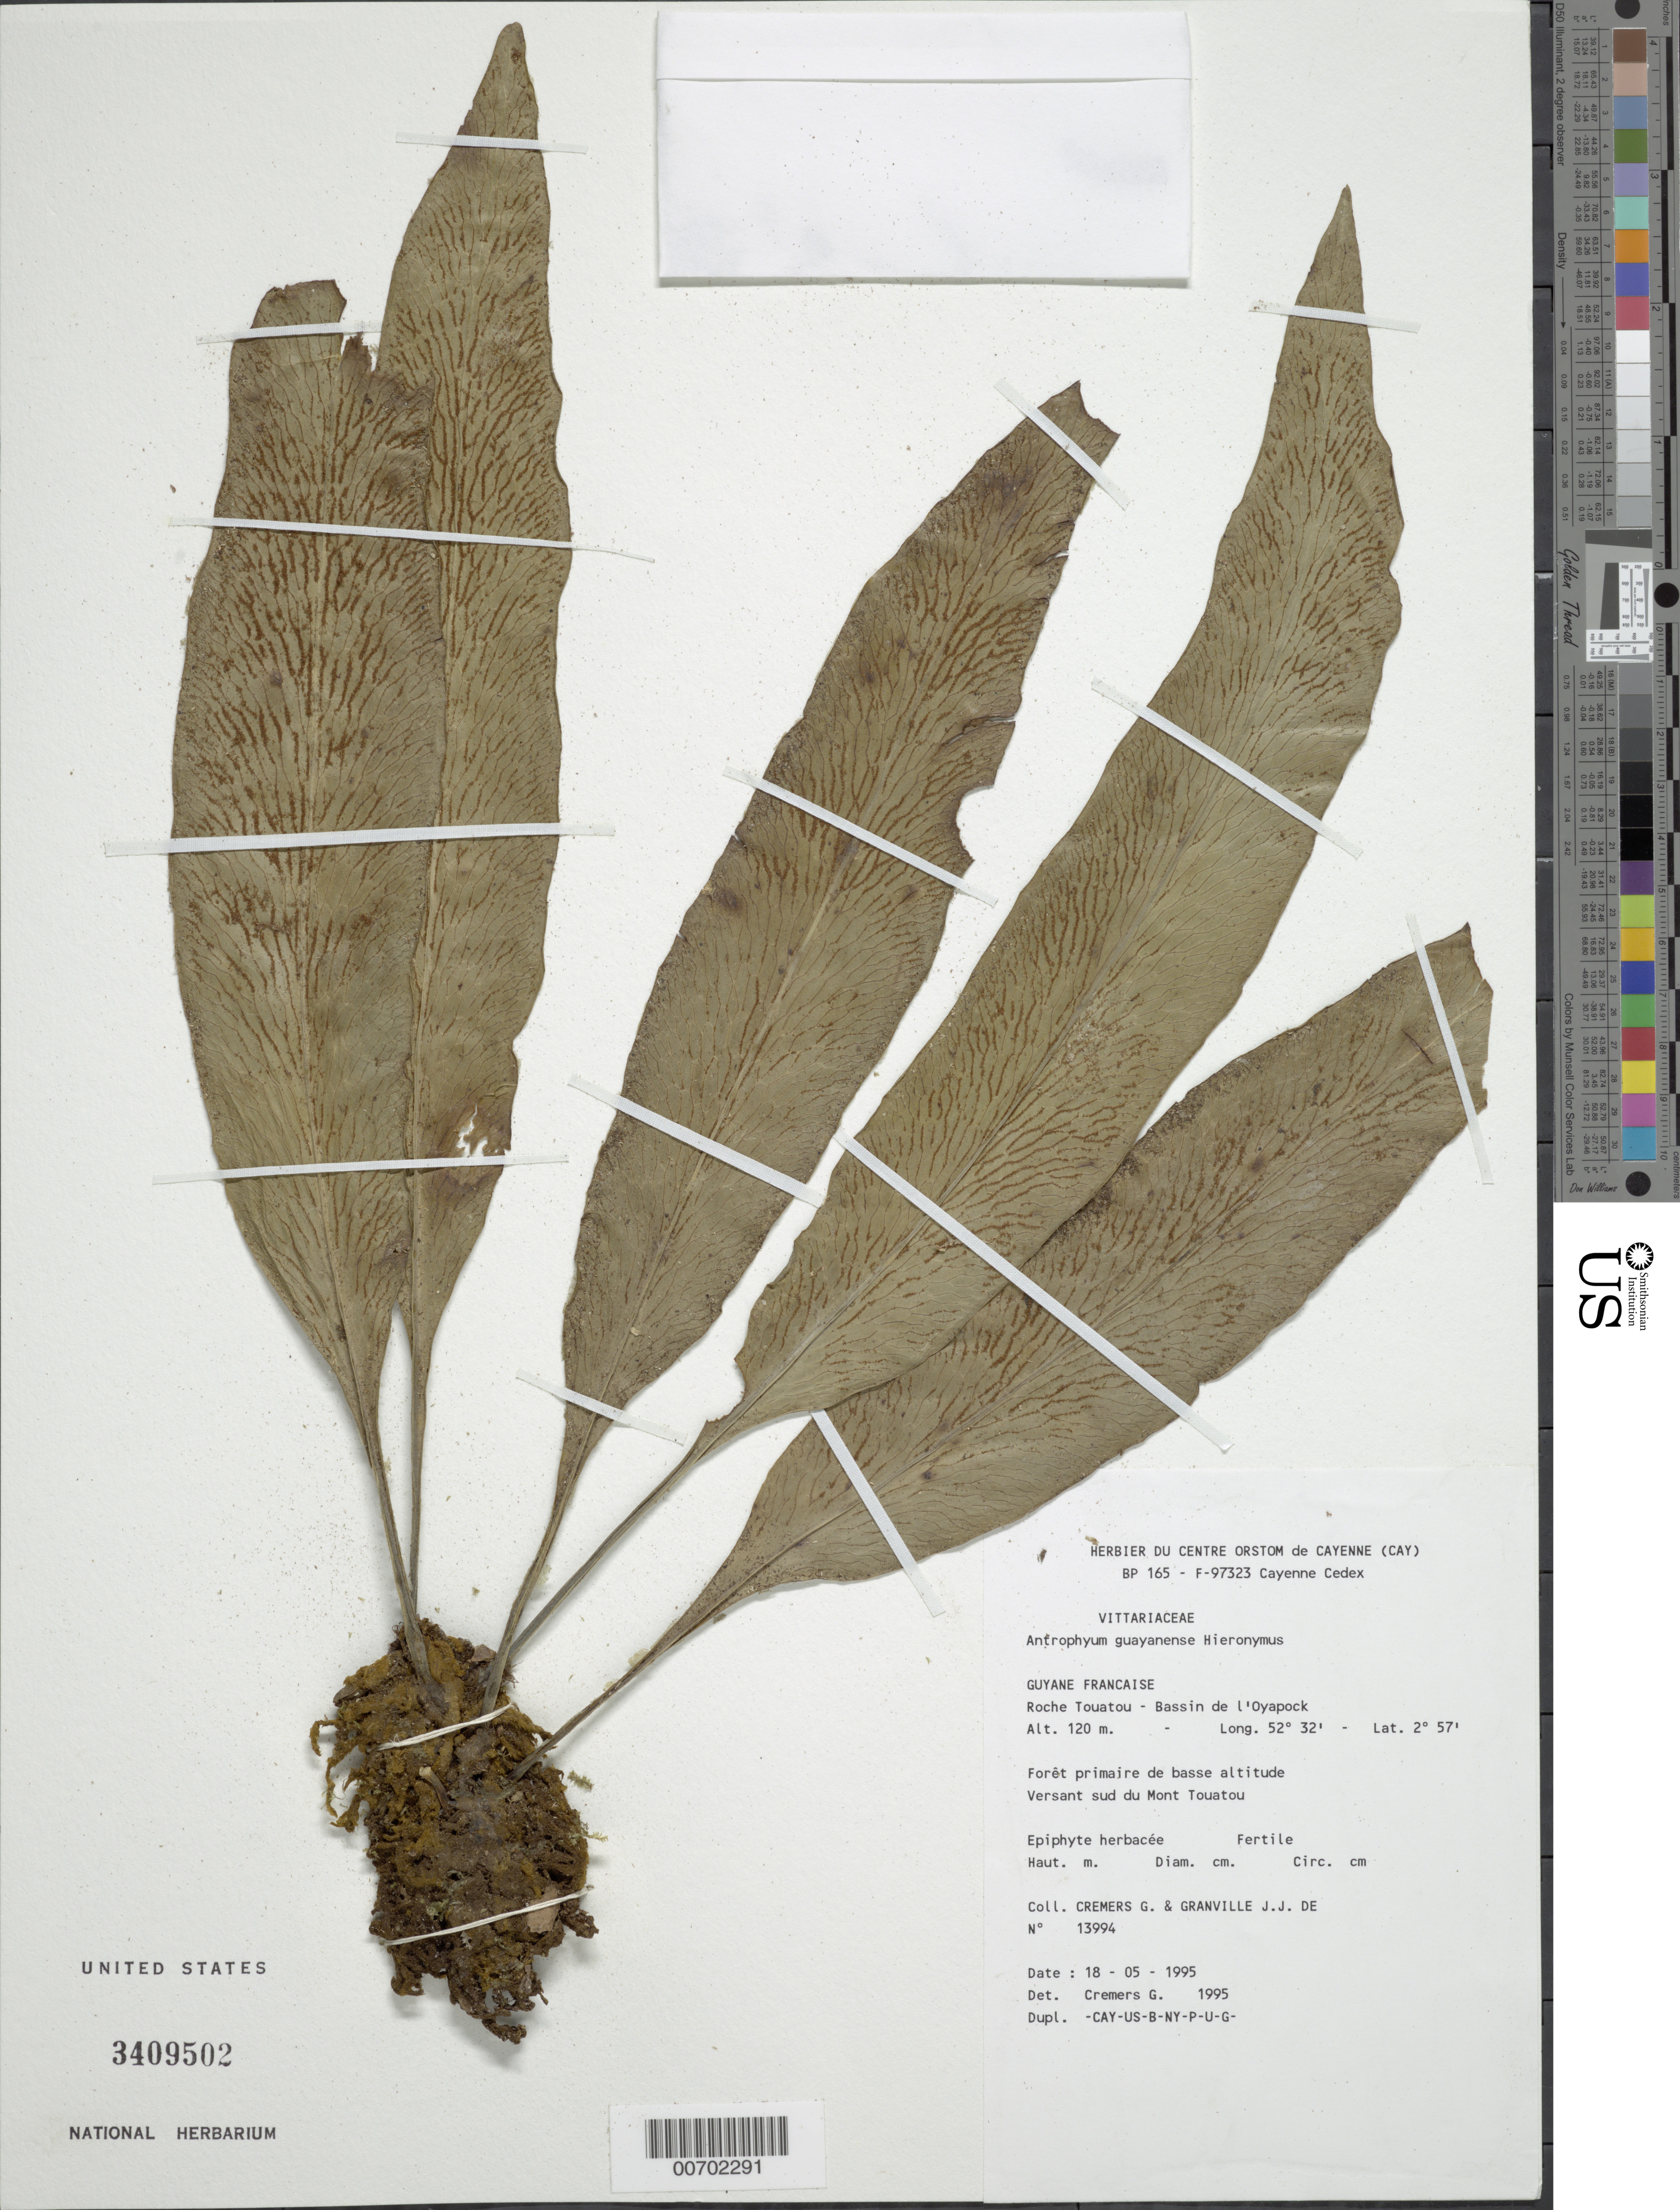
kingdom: Plantae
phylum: Tracheophyta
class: Polypodiopsida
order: Polypodiales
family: Pteridaceae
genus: Polytaenium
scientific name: Polytaenium guayanense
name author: (Hieron.) Alston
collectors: G. Cremers & J.-J. de Granville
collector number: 13994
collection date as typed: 18-May-95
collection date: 1995-05-18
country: French Guiana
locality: Roche Touatou, Bassin de l'Oyapock, versant sud du Mont Touatou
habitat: Low primary forest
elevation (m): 120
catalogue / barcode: US 3409502